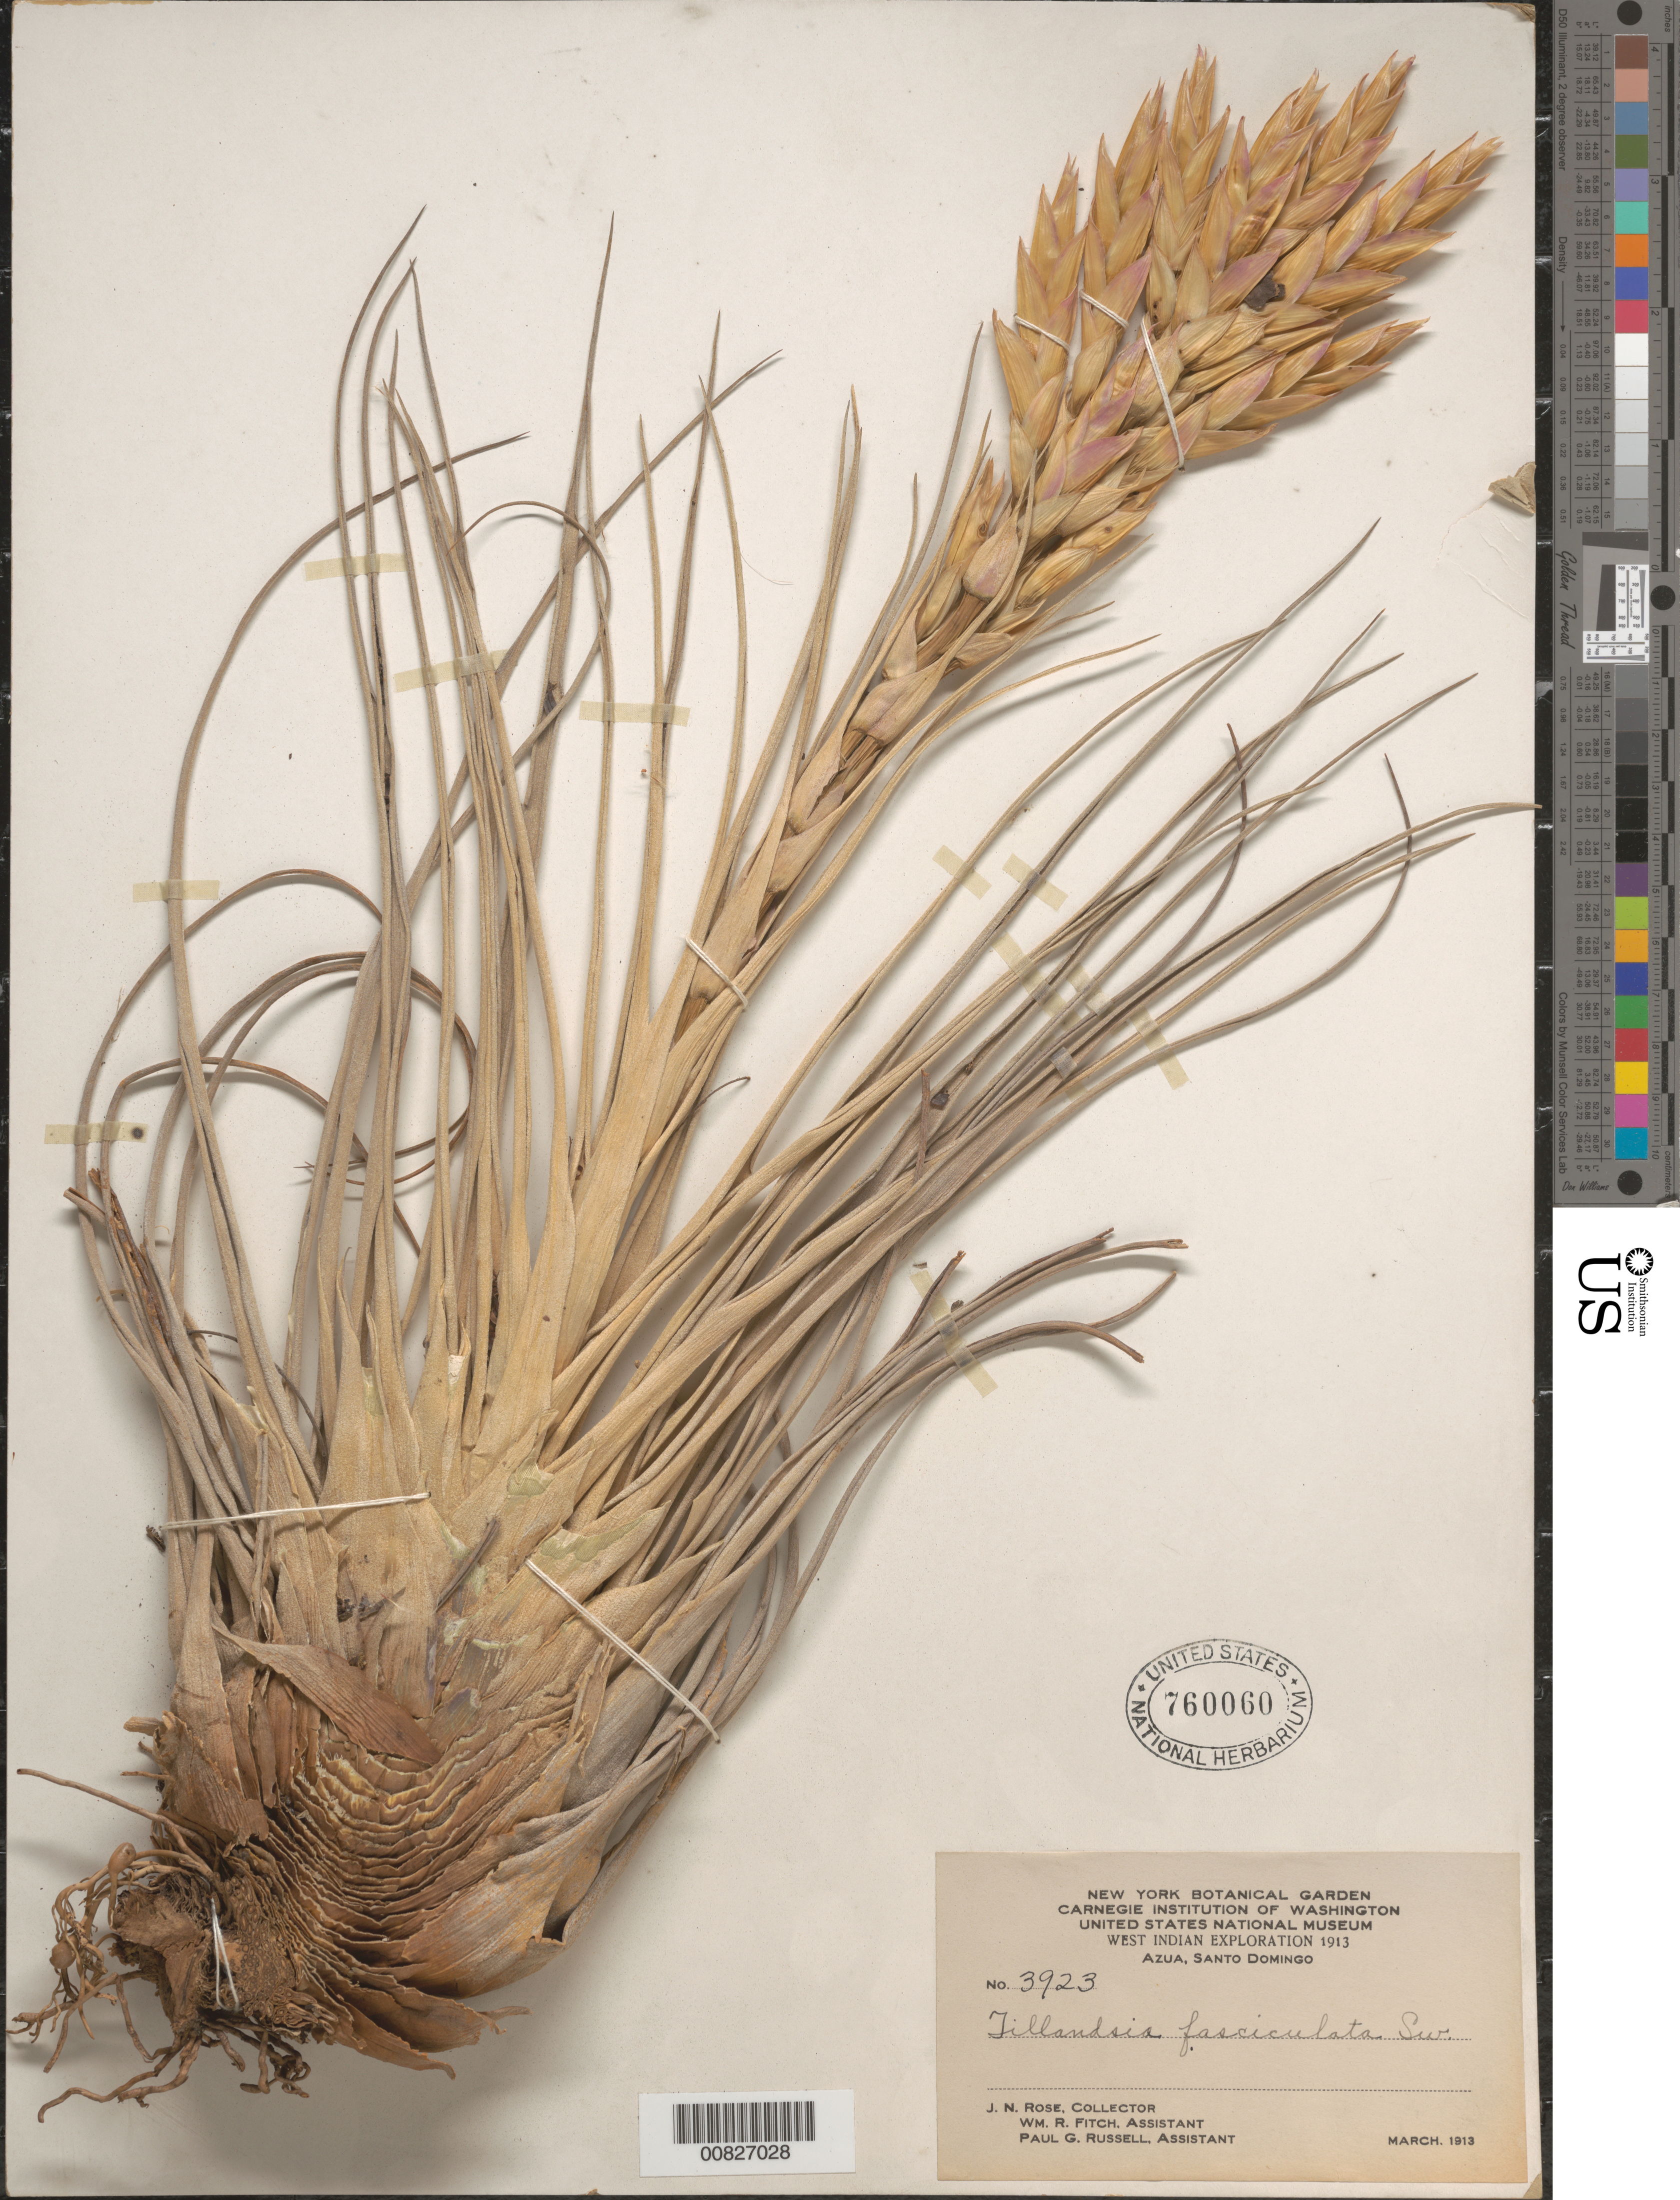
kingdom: Plantae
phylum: Tracheophyta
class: Liliopsida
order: Poales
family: Bromeliaceae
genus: Tillandsia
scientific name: Tillandsia fasciculata var. densispica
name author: Mez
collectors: J. N. Rose, W. R. Fitch & P. G. Russell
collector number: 3923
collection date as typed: Mar 1913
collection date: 1913-03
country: Dominican Republic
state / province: Azua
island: Hispaniola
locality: Azua, Santo Domingo.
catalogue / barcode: US 760060